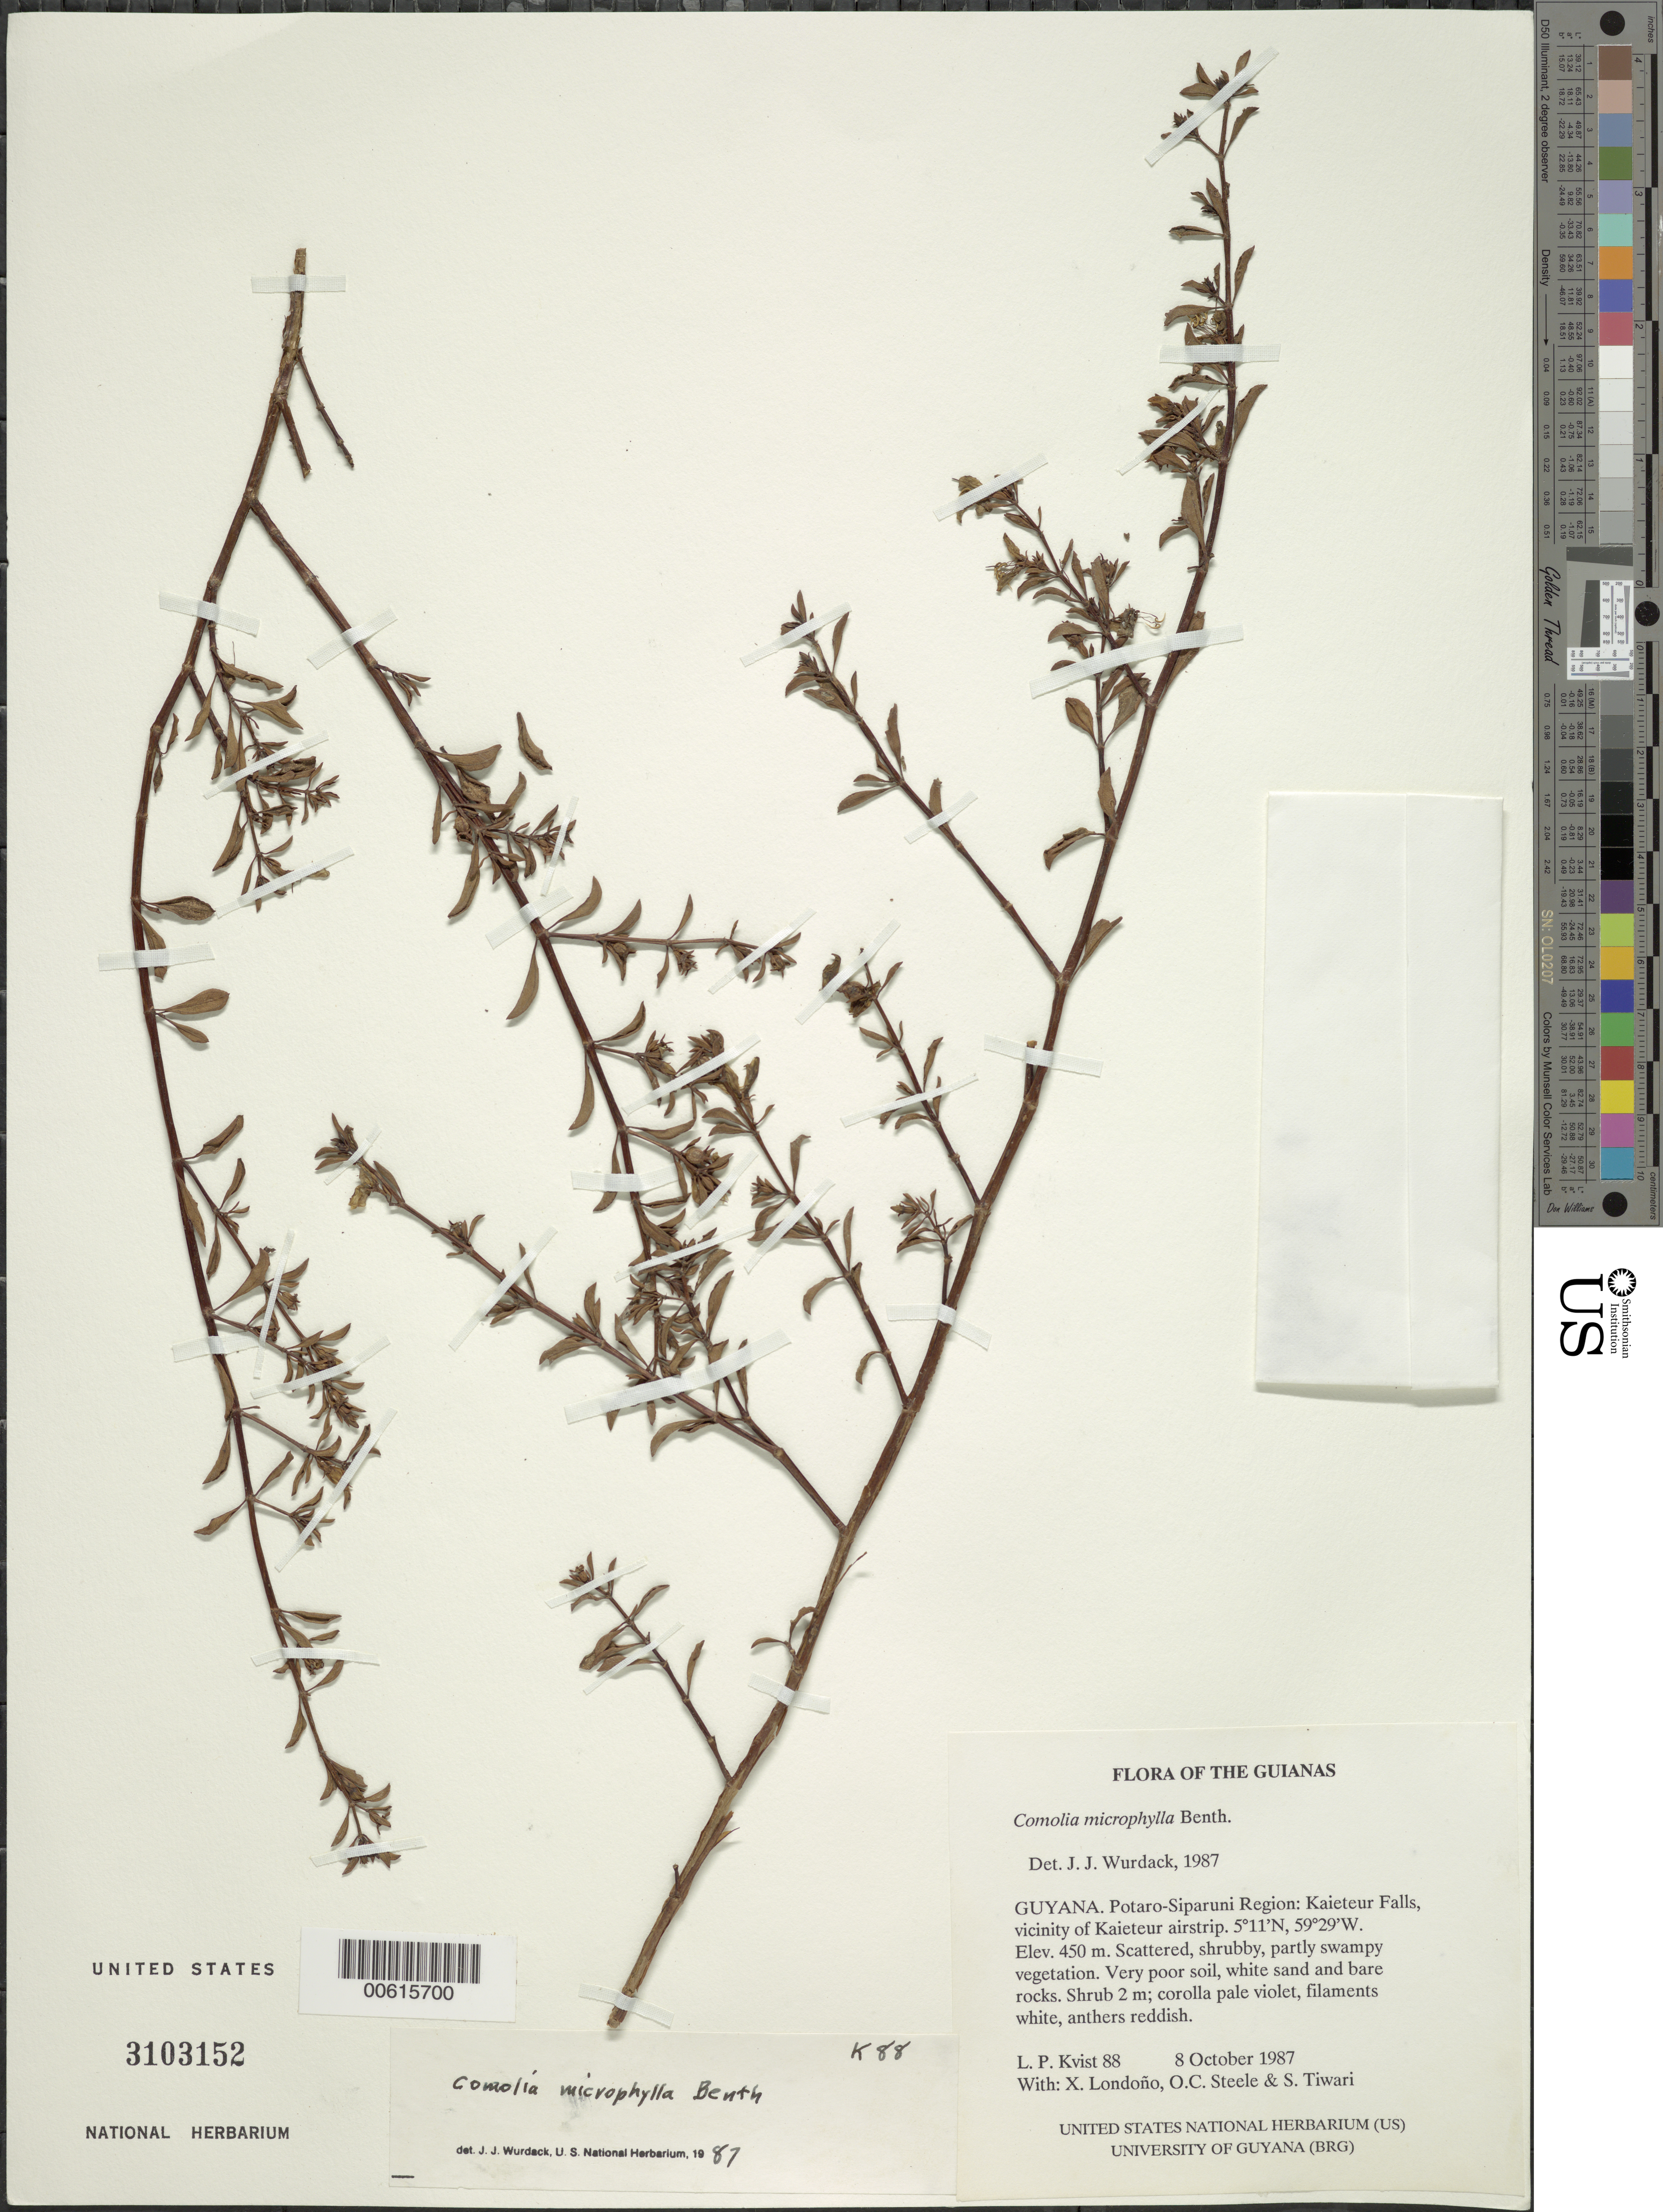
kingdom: Plantae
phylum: Tracheophyta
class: Magnoliopsida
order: Myrtales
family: Melastomataceae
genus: Comolia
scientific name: Comolia lythrarioides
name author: (Steud.) Naudin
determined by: Nunes da Silva, Diego, (RB), Jardim Botanico do Rio de Janeiro - Herbario (BRAZIL)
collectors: L. P. Kvist, X. Londoño, O. C. Steele & S. Tiwari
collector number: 88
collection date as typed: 8 October 1987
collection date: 1987-10-08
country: Guyana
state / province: Potaro-Siparuni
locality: Kaieteur Falls, vicinity of Kaieteur airstrip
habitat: Scattered, shrubby, partly swampy vegetation. Very poor soil, white sand and bare rocks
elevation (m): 450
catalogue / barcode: US 3103152